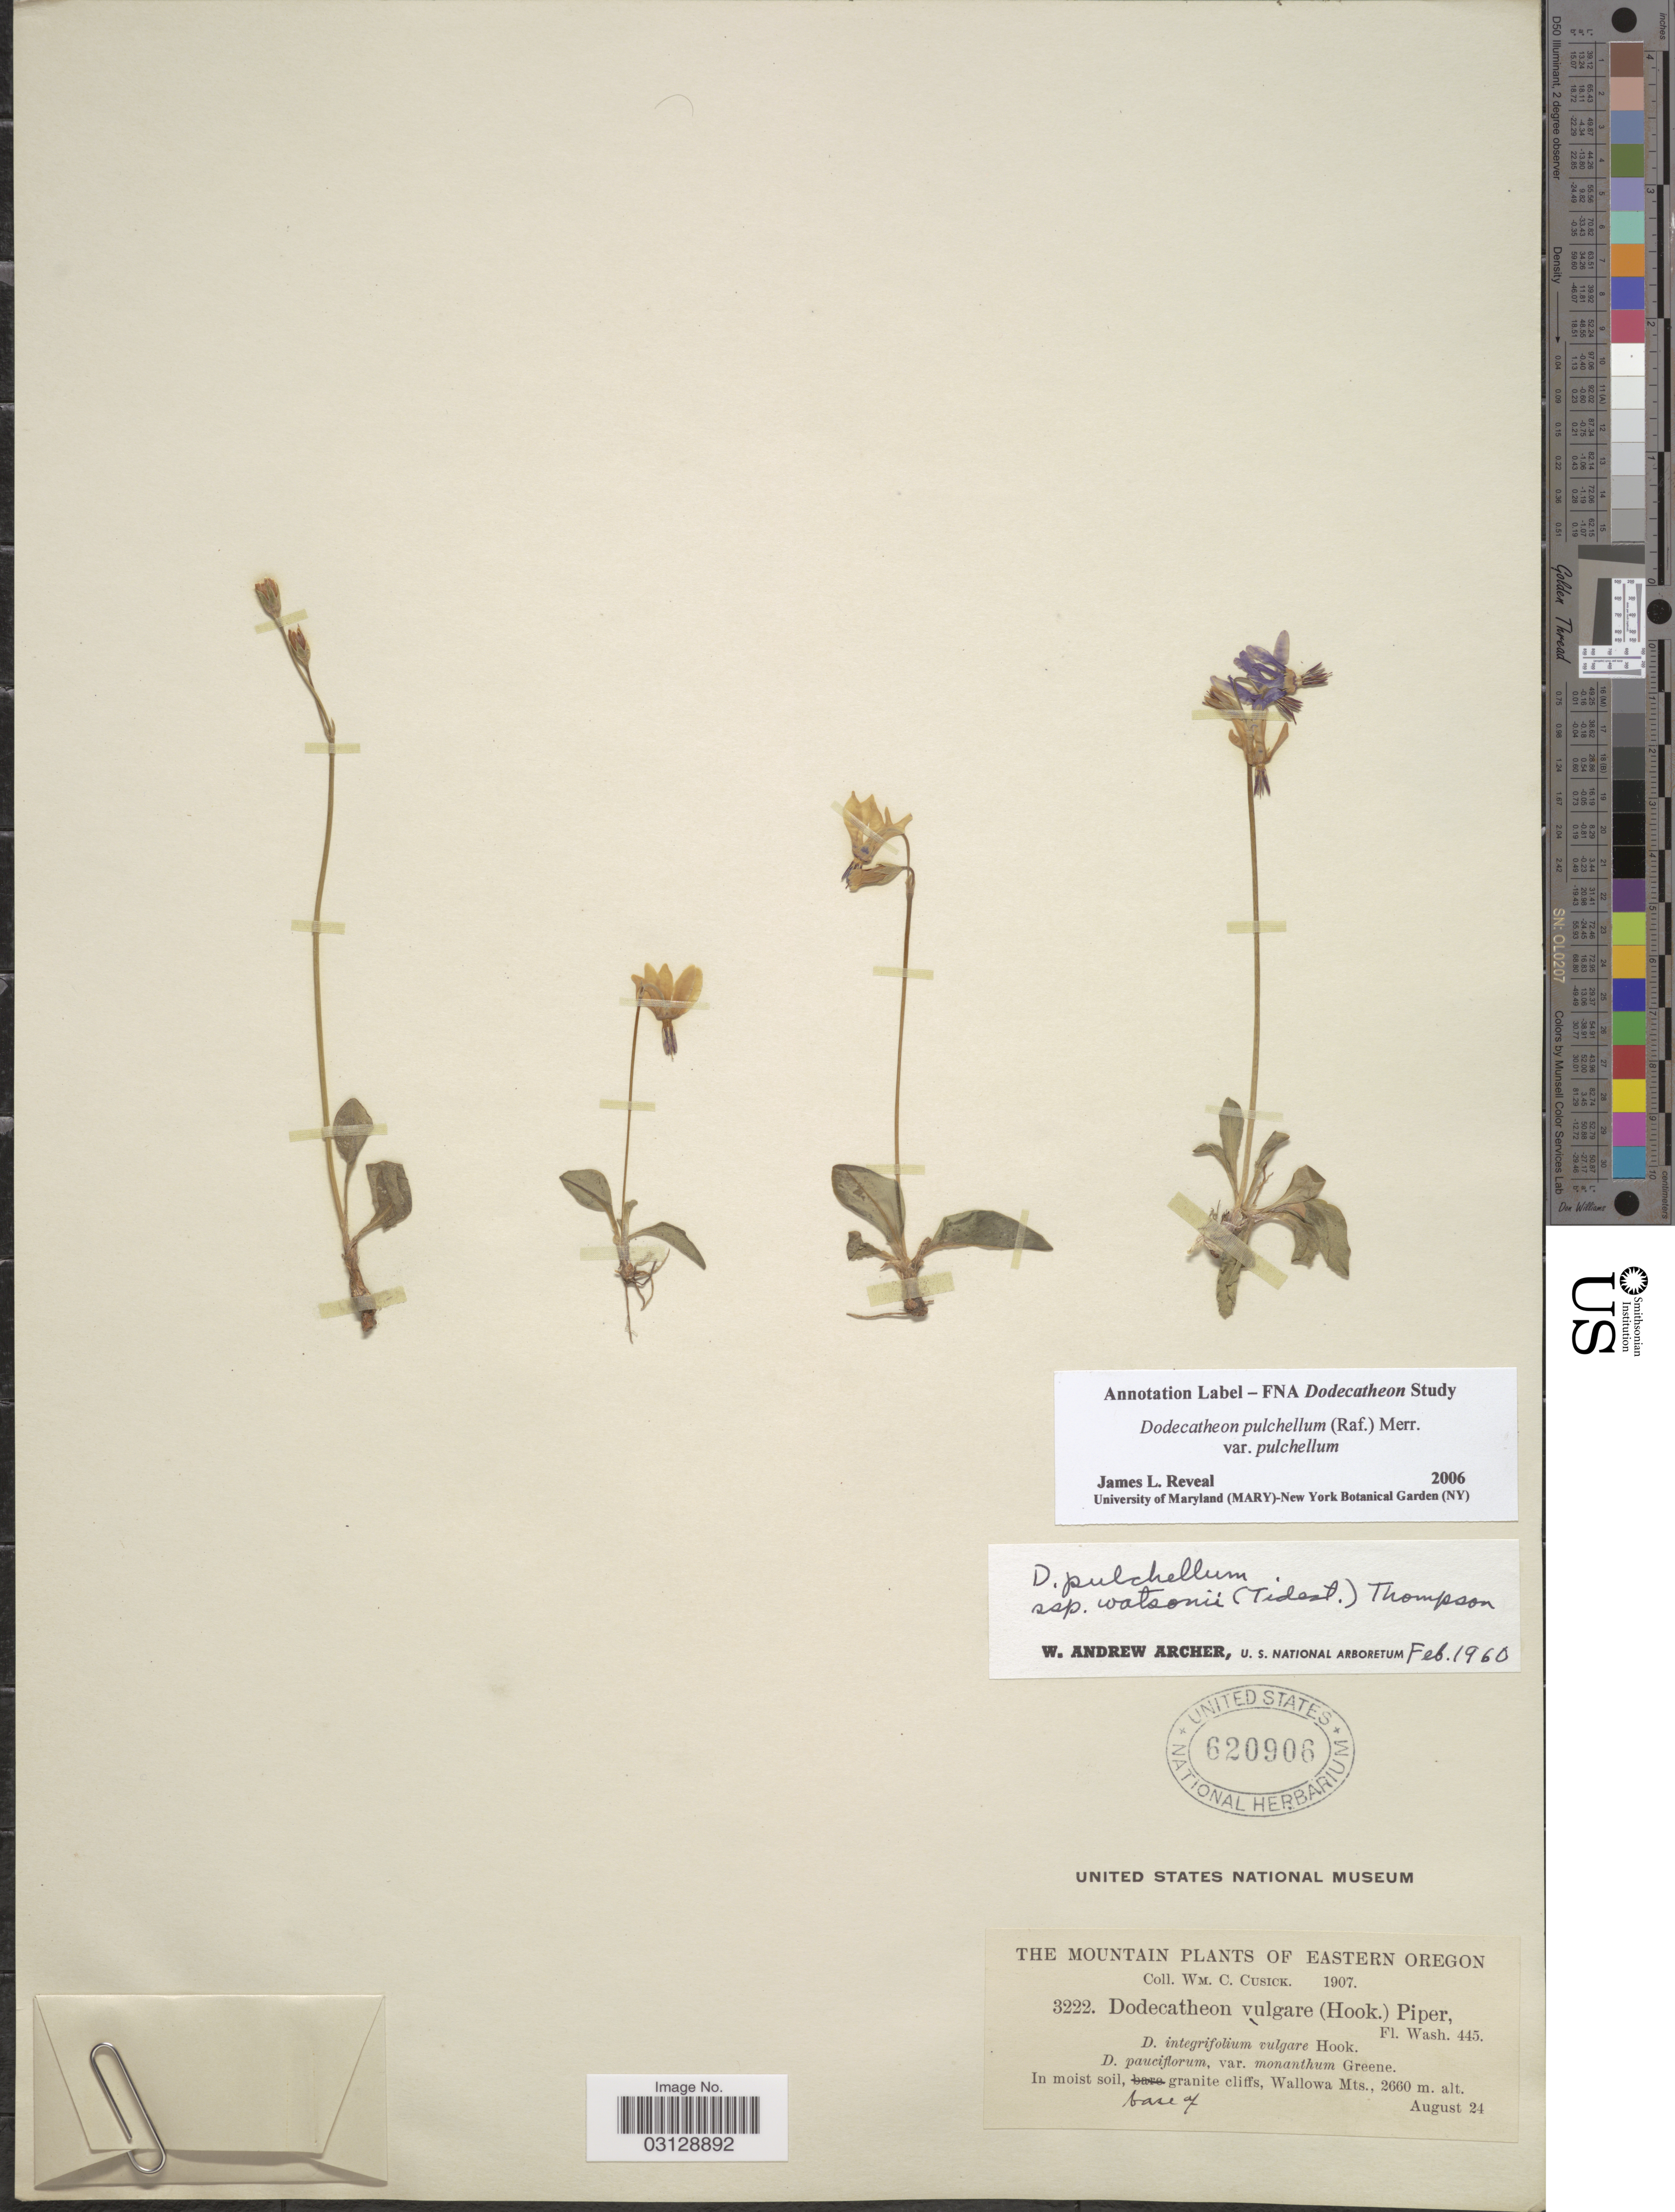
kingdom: Plantae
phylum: Tracheophyta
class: Magnoliopsida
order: Ericales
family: Primulaceae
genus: Dodecatheon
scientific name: Dodecatheon pulchellum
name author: (Raf.) Merr.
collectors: W. C. Cusick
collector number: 3222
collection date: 1907-08-24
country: United States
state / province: Oregon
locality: Mountain. Eastern Oregon. Base of granite cliffs, Wallowa Mts.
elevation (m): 2660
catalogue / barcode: US 620906